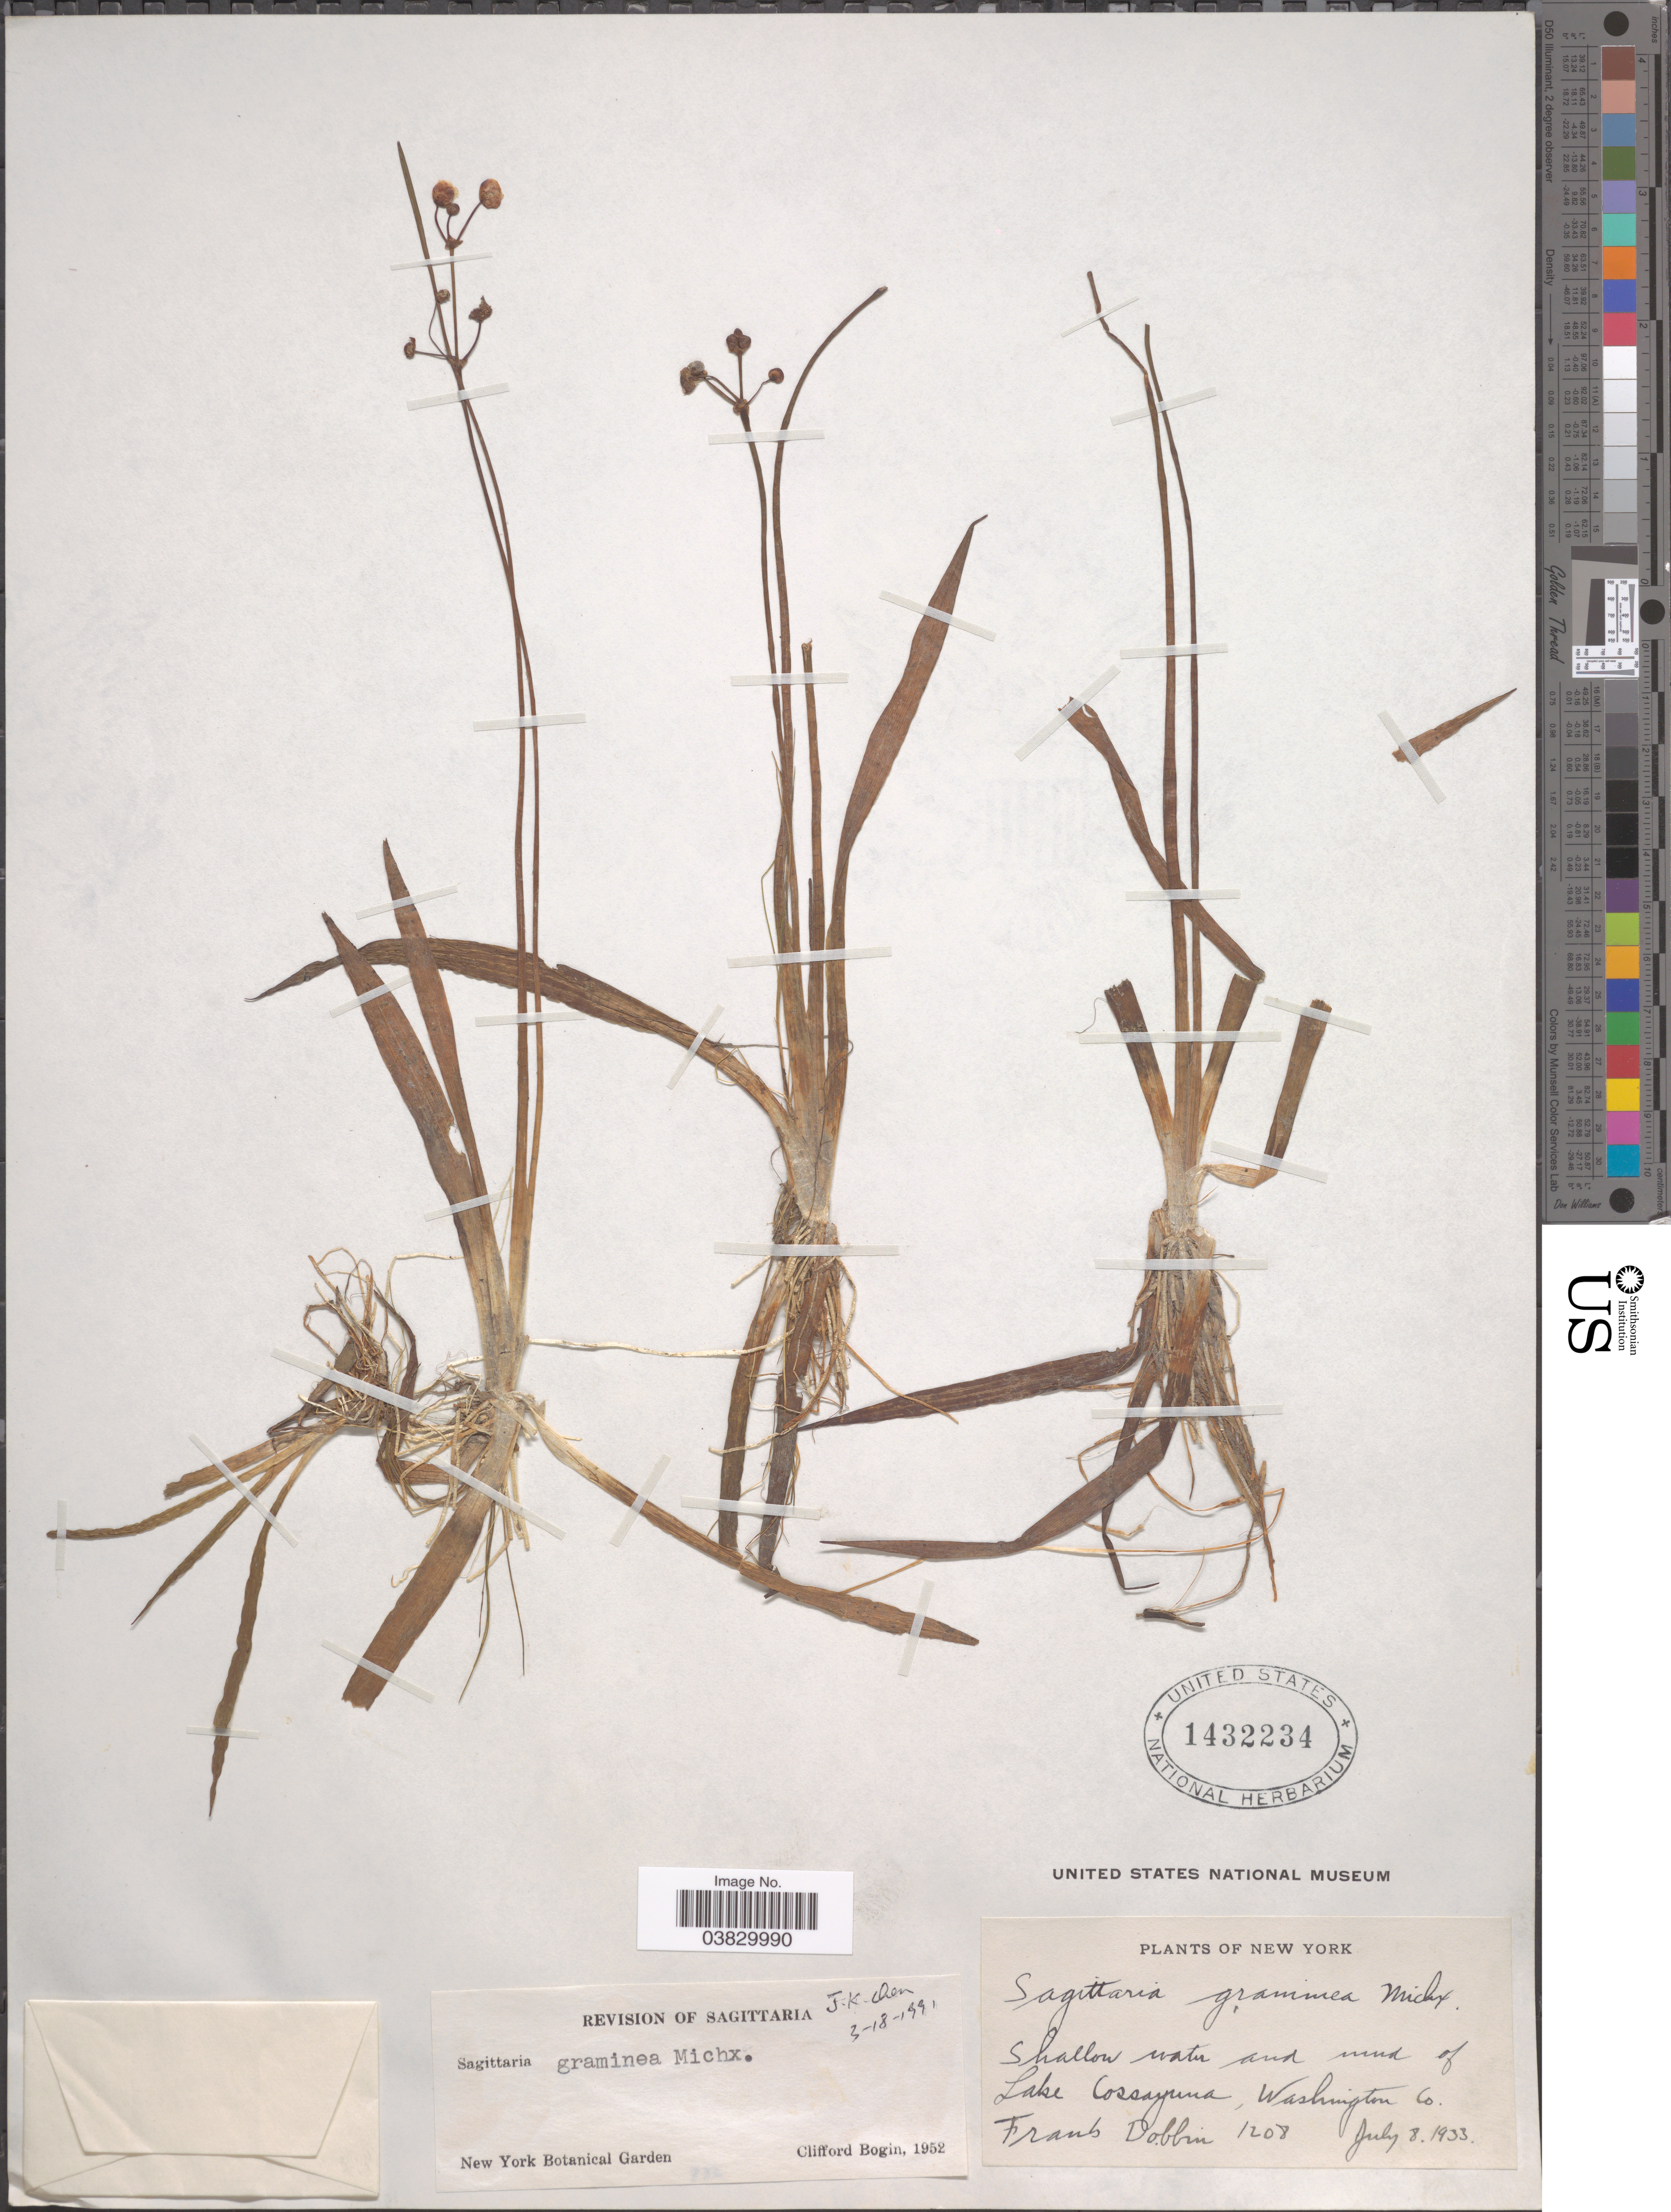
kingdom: Plantae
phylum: Tracheophyta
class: Liliopsida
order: Alismatales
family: Alismataceae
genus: Sagittaria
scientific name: Sagittaria graminea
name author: Michx.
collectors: F. Dobbin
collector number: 1208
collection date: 1933-07-08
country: United States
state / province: New York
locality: Shallow water and mud of Lake Cossayuna, Washington Co.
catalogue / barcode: US 1432234